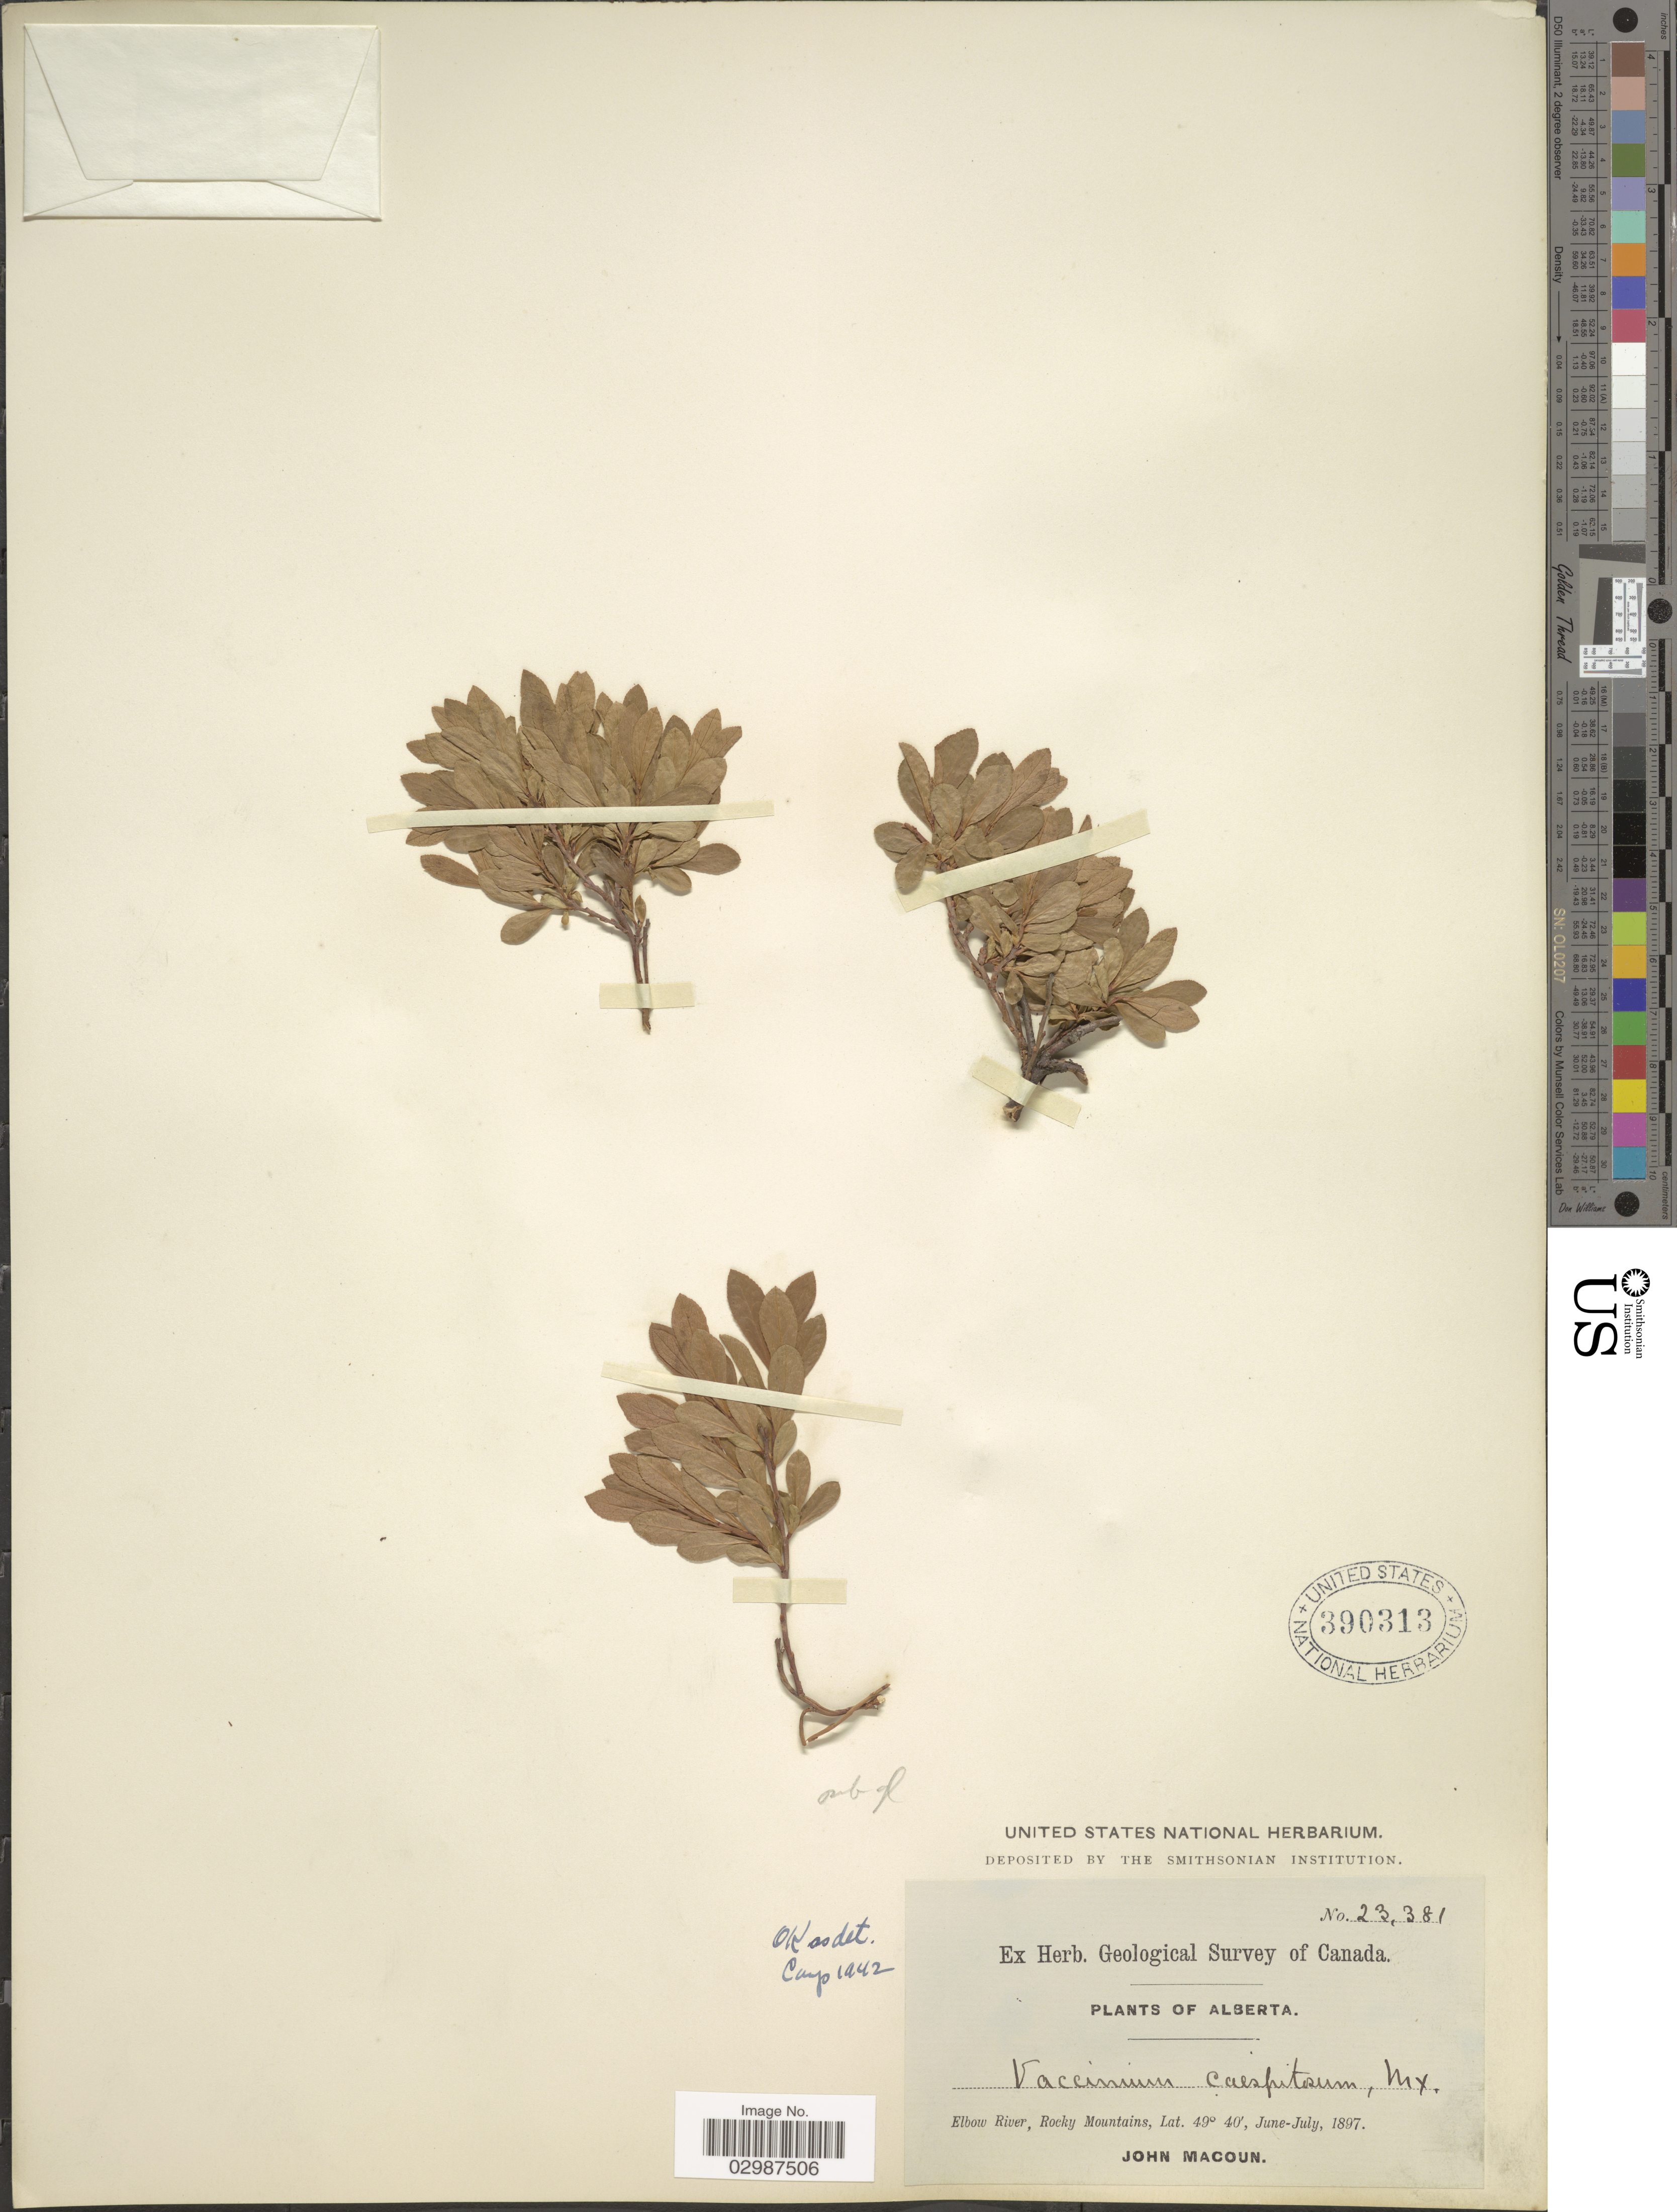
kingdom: Plantae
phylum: Tracheophyta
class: Magnoliopsida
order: Ericales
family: Ericaceae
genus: Vaccinium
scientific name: Vaccinium caespitosum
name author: Michx.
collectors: J. Macoun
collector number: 23381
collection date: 1897-06/1897-07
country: Canada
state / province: Alberta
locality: Elbow River, Rocky Mountains.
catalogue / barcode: US 390313